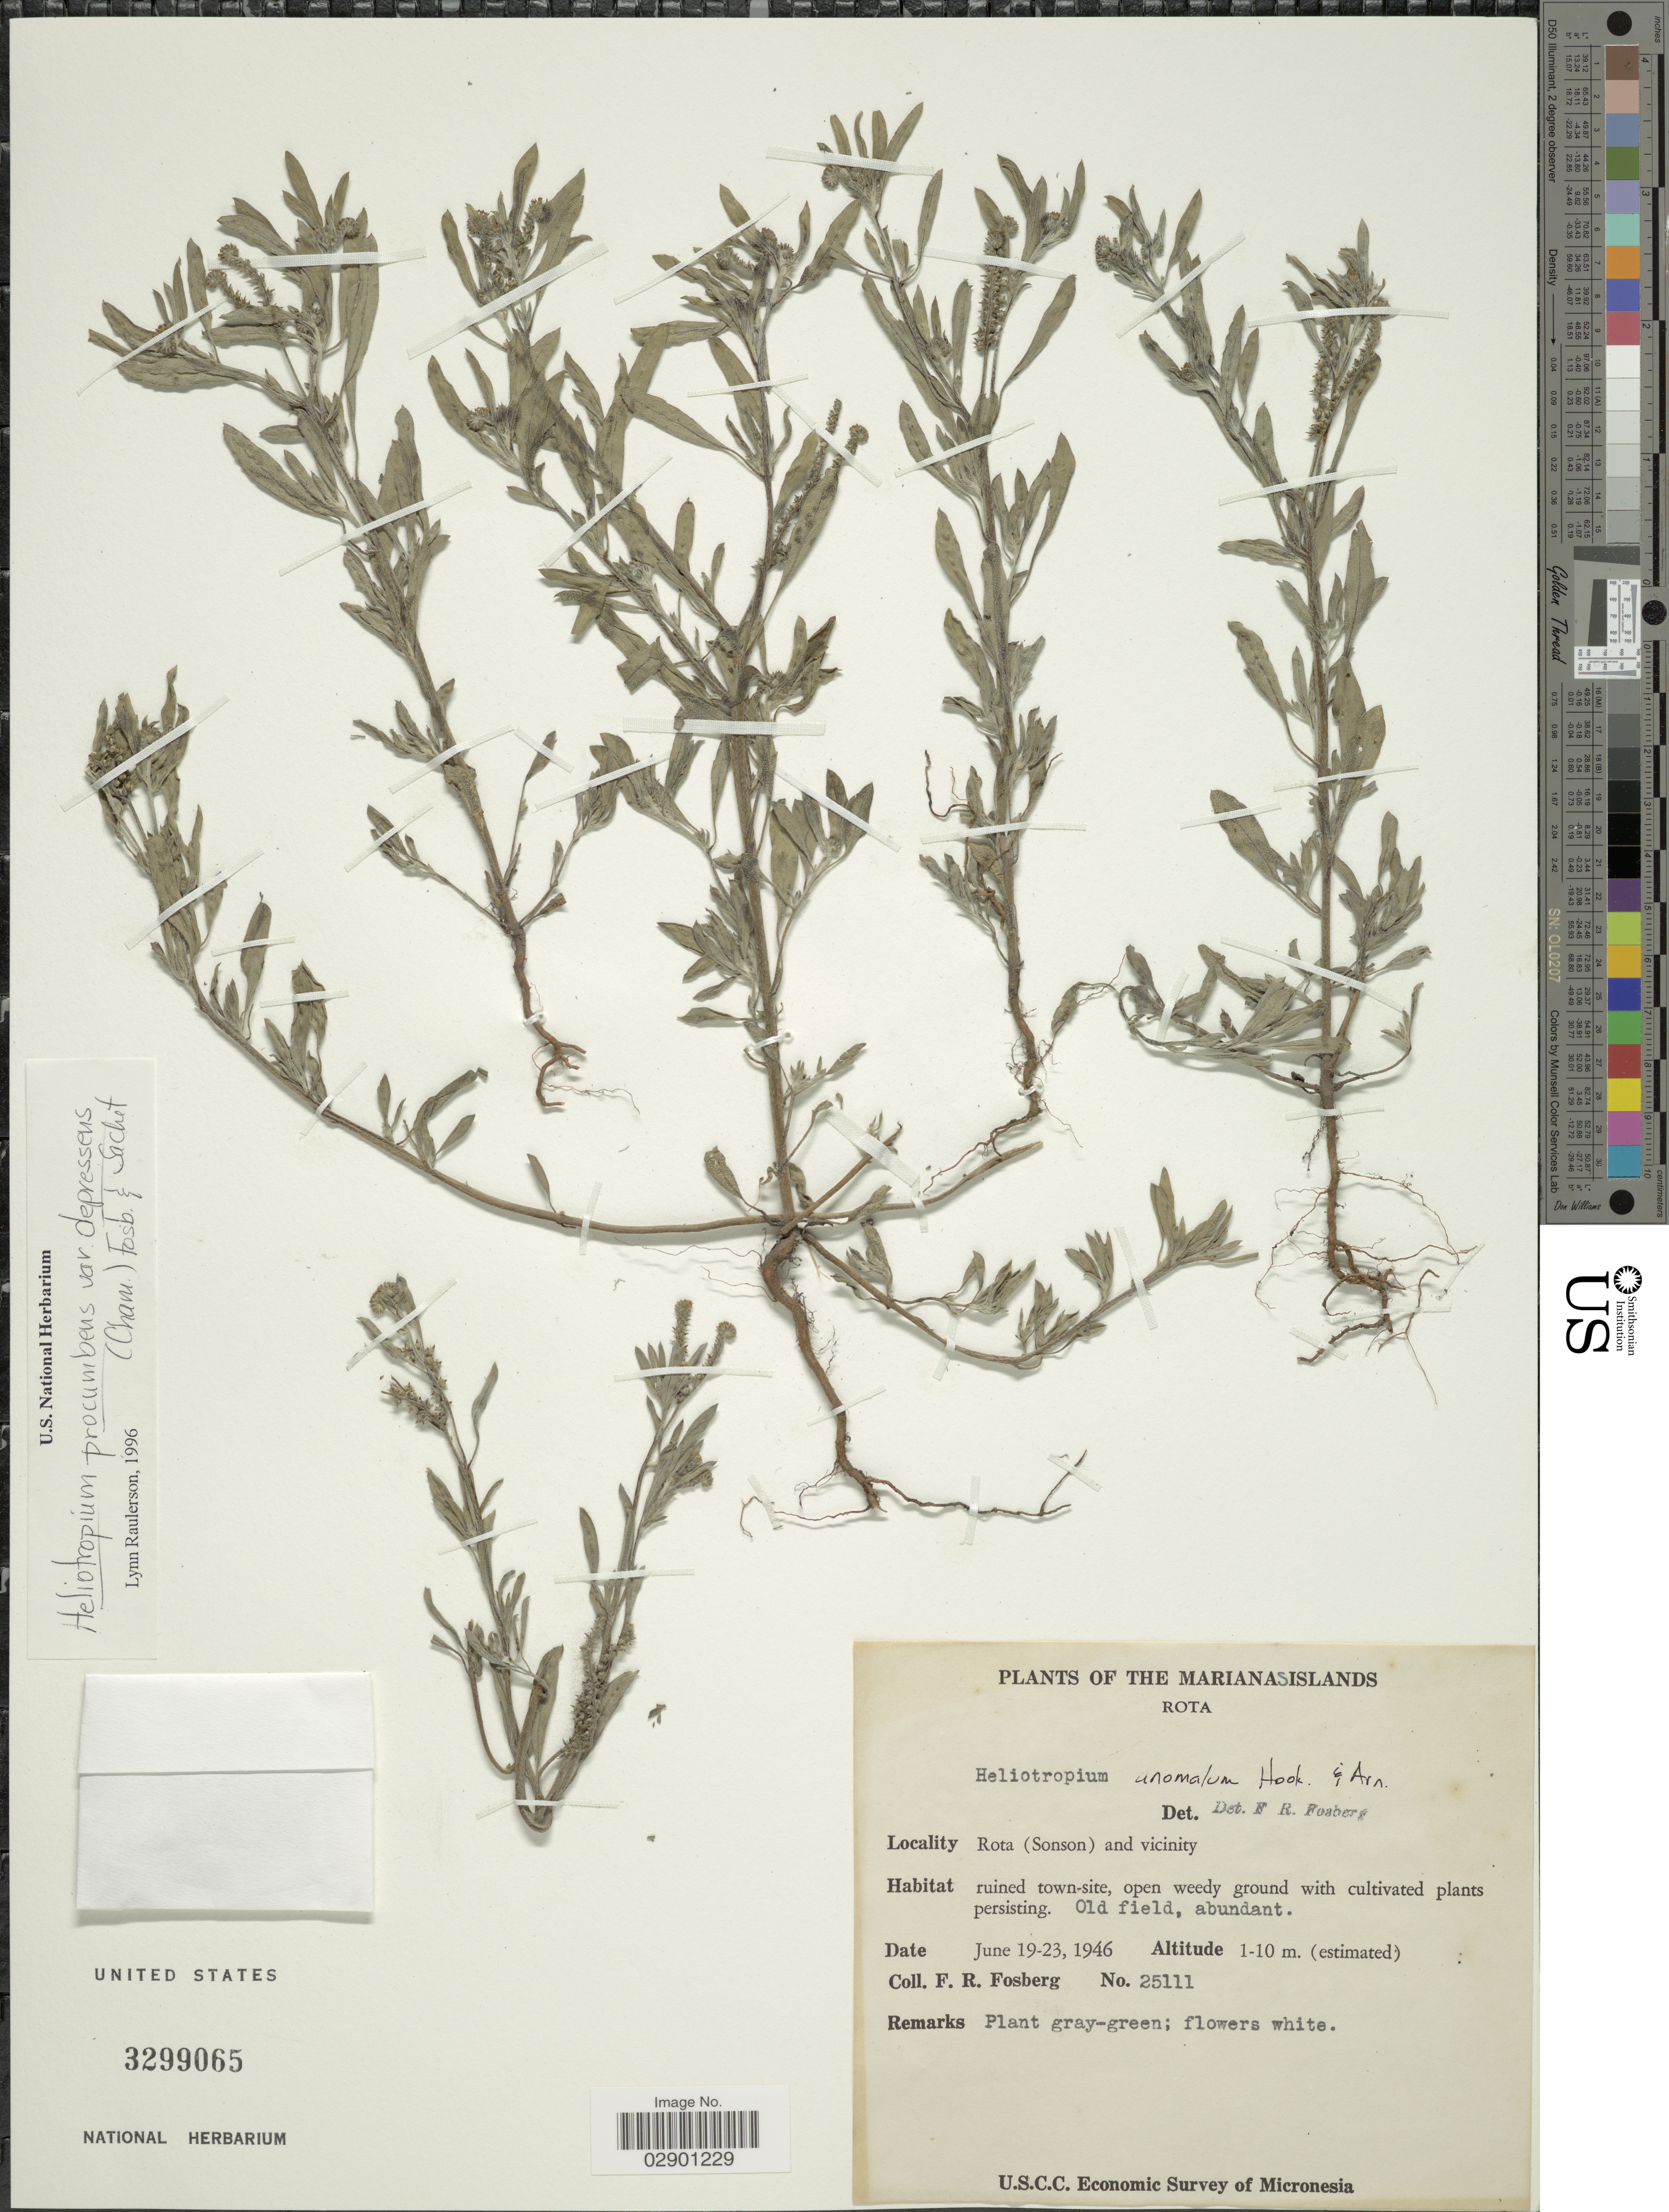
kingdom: Plantae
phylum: Tracheophyta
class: Magnoliopsida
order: Boraginales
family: Heliotropiaceae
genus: Heliotropium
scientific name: Heliotropium procumbens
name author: Mill.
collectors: F. R. Fosberg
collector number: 25111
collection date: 1946-06-19/1946-06-23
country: Northern Mariana Islands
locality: Marianas Islands. Rota. Rota (Sonson) and vicinity.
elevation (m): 1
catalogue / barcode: US 3299065